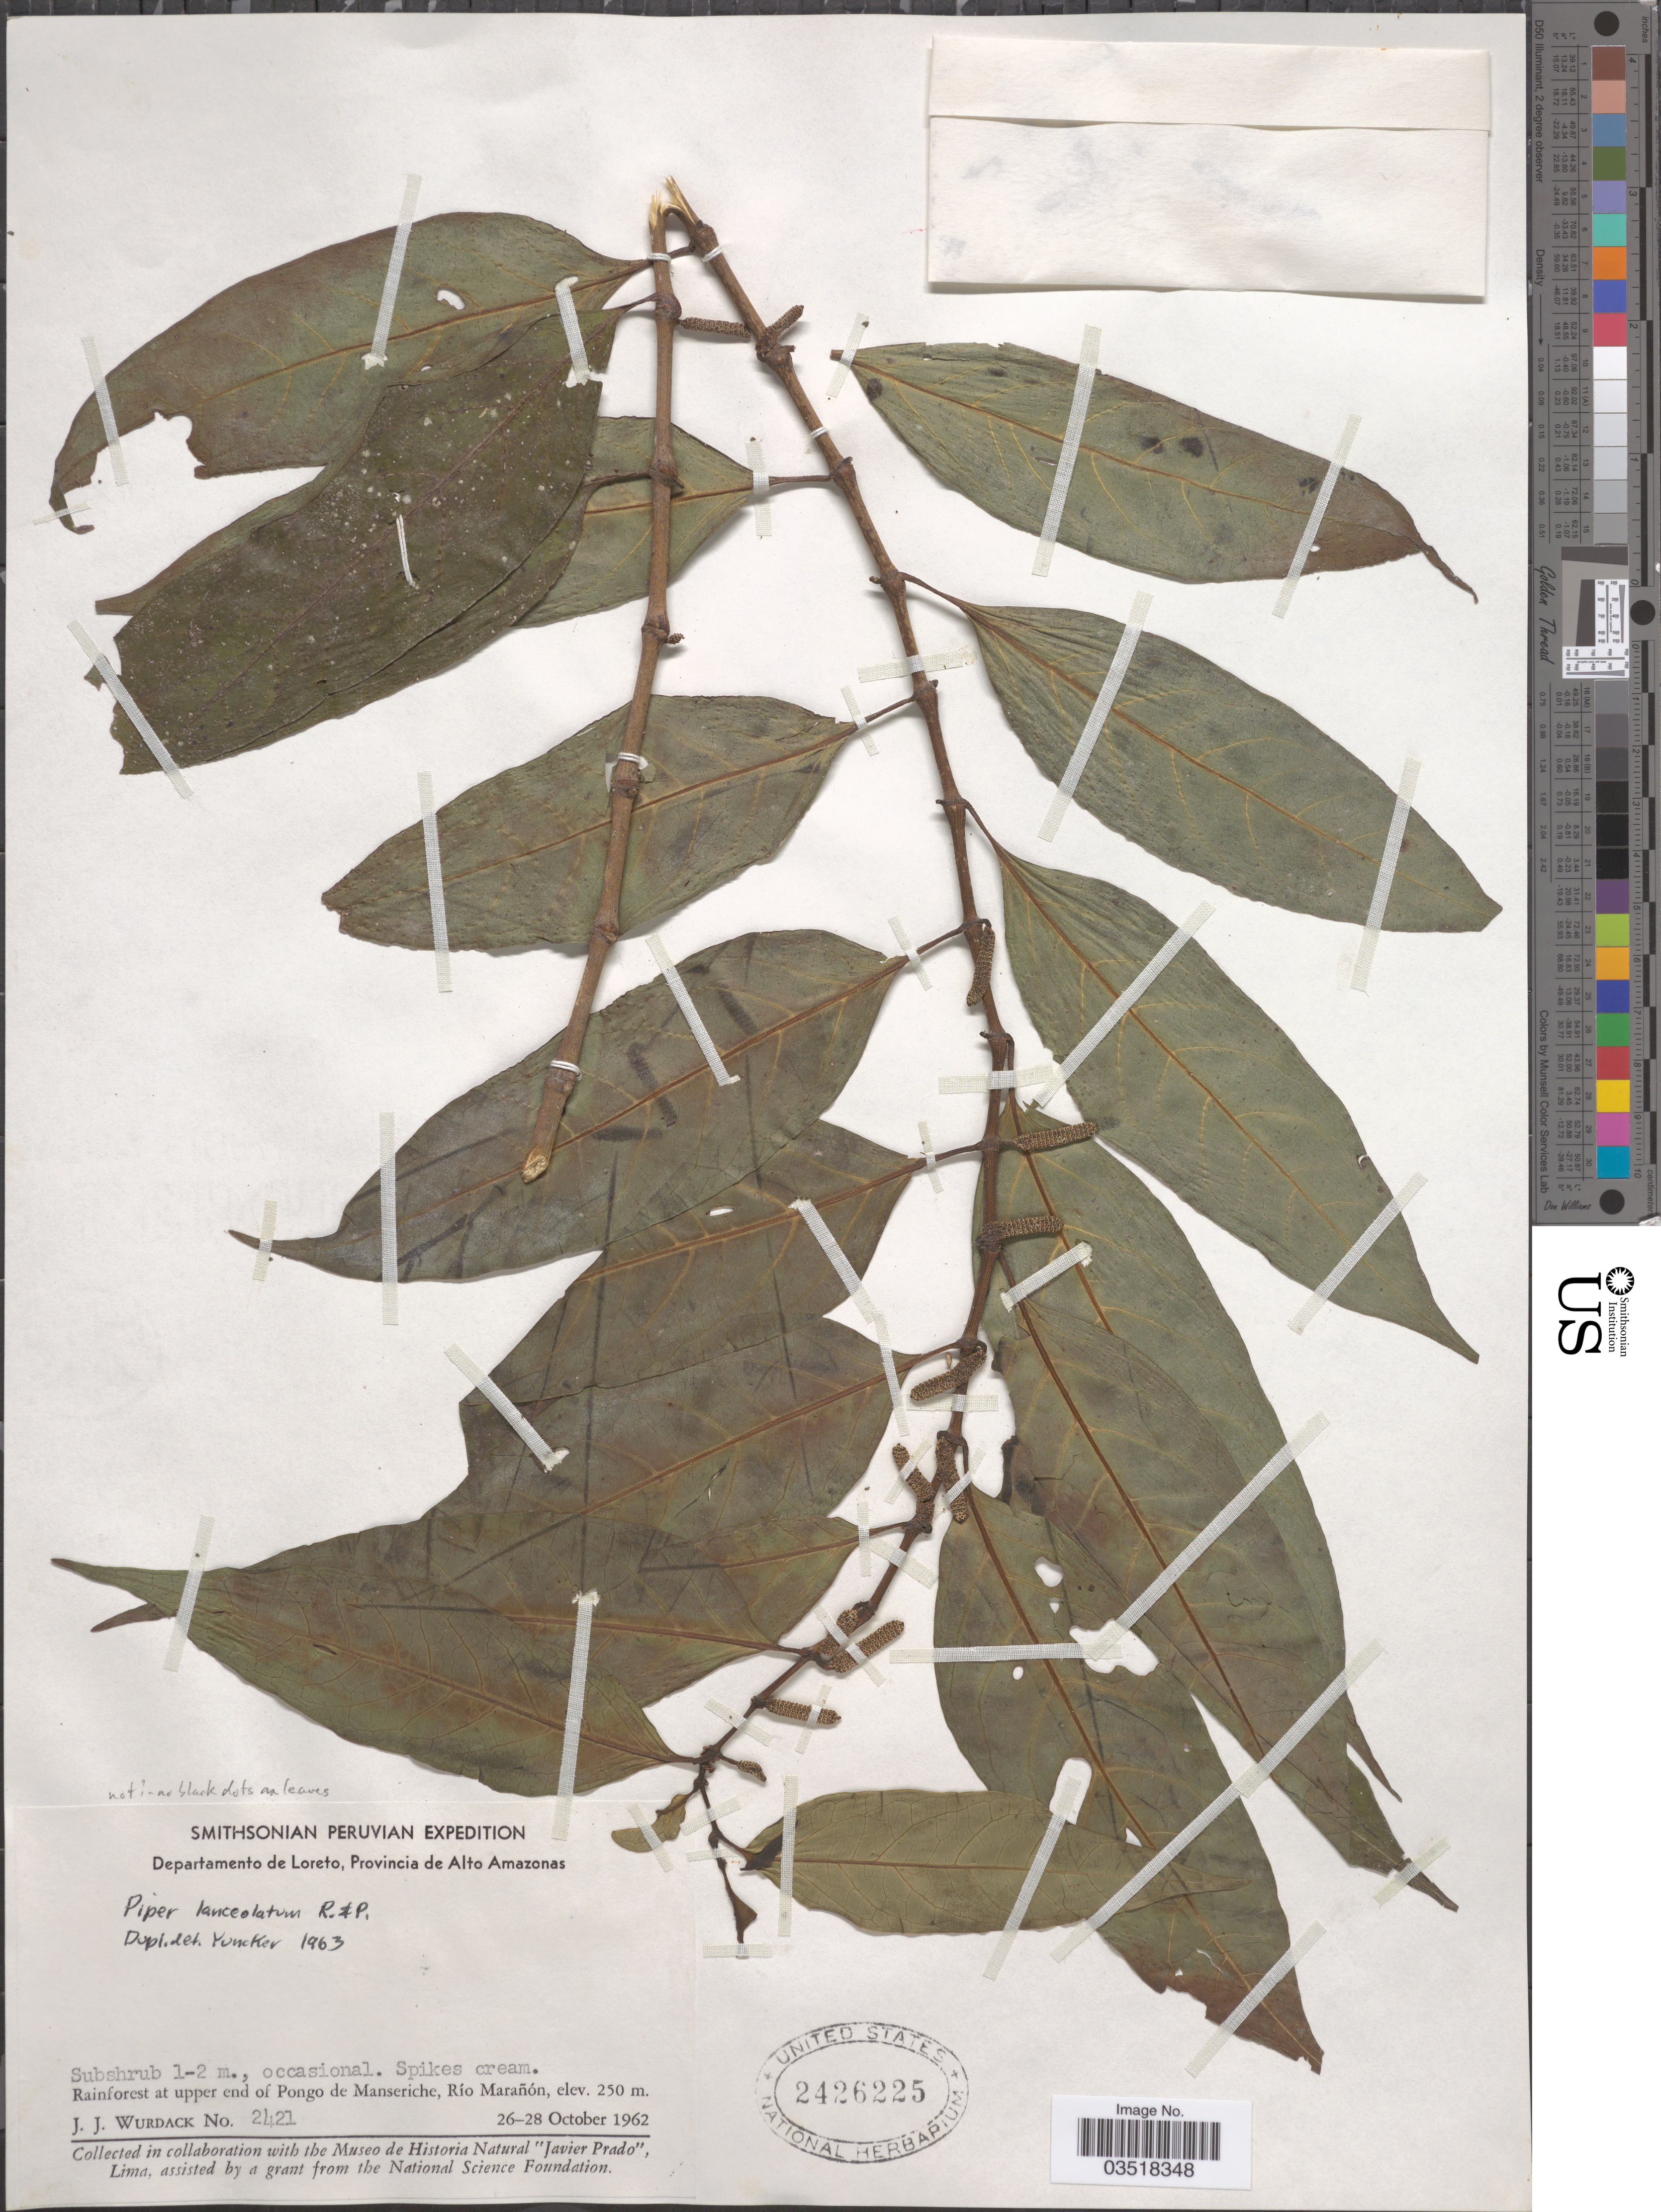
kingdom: Plantae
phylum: Tracheophyta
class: Magnoliopsida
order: Piperales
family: Piperaceae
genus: Piper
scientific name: Piper lanceolatum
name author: Ruiz & Pav.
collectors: J. J. Wurdack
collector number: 2421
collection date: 1962-10-26/1962-10-28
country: Peru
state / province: Loreto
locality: Departamento de Loreto, Provincia de Alto Amazonas. Rainforest at upper end of Pongo de Manseriche, Río Marañón.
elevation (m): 250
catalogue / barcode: US 2426225